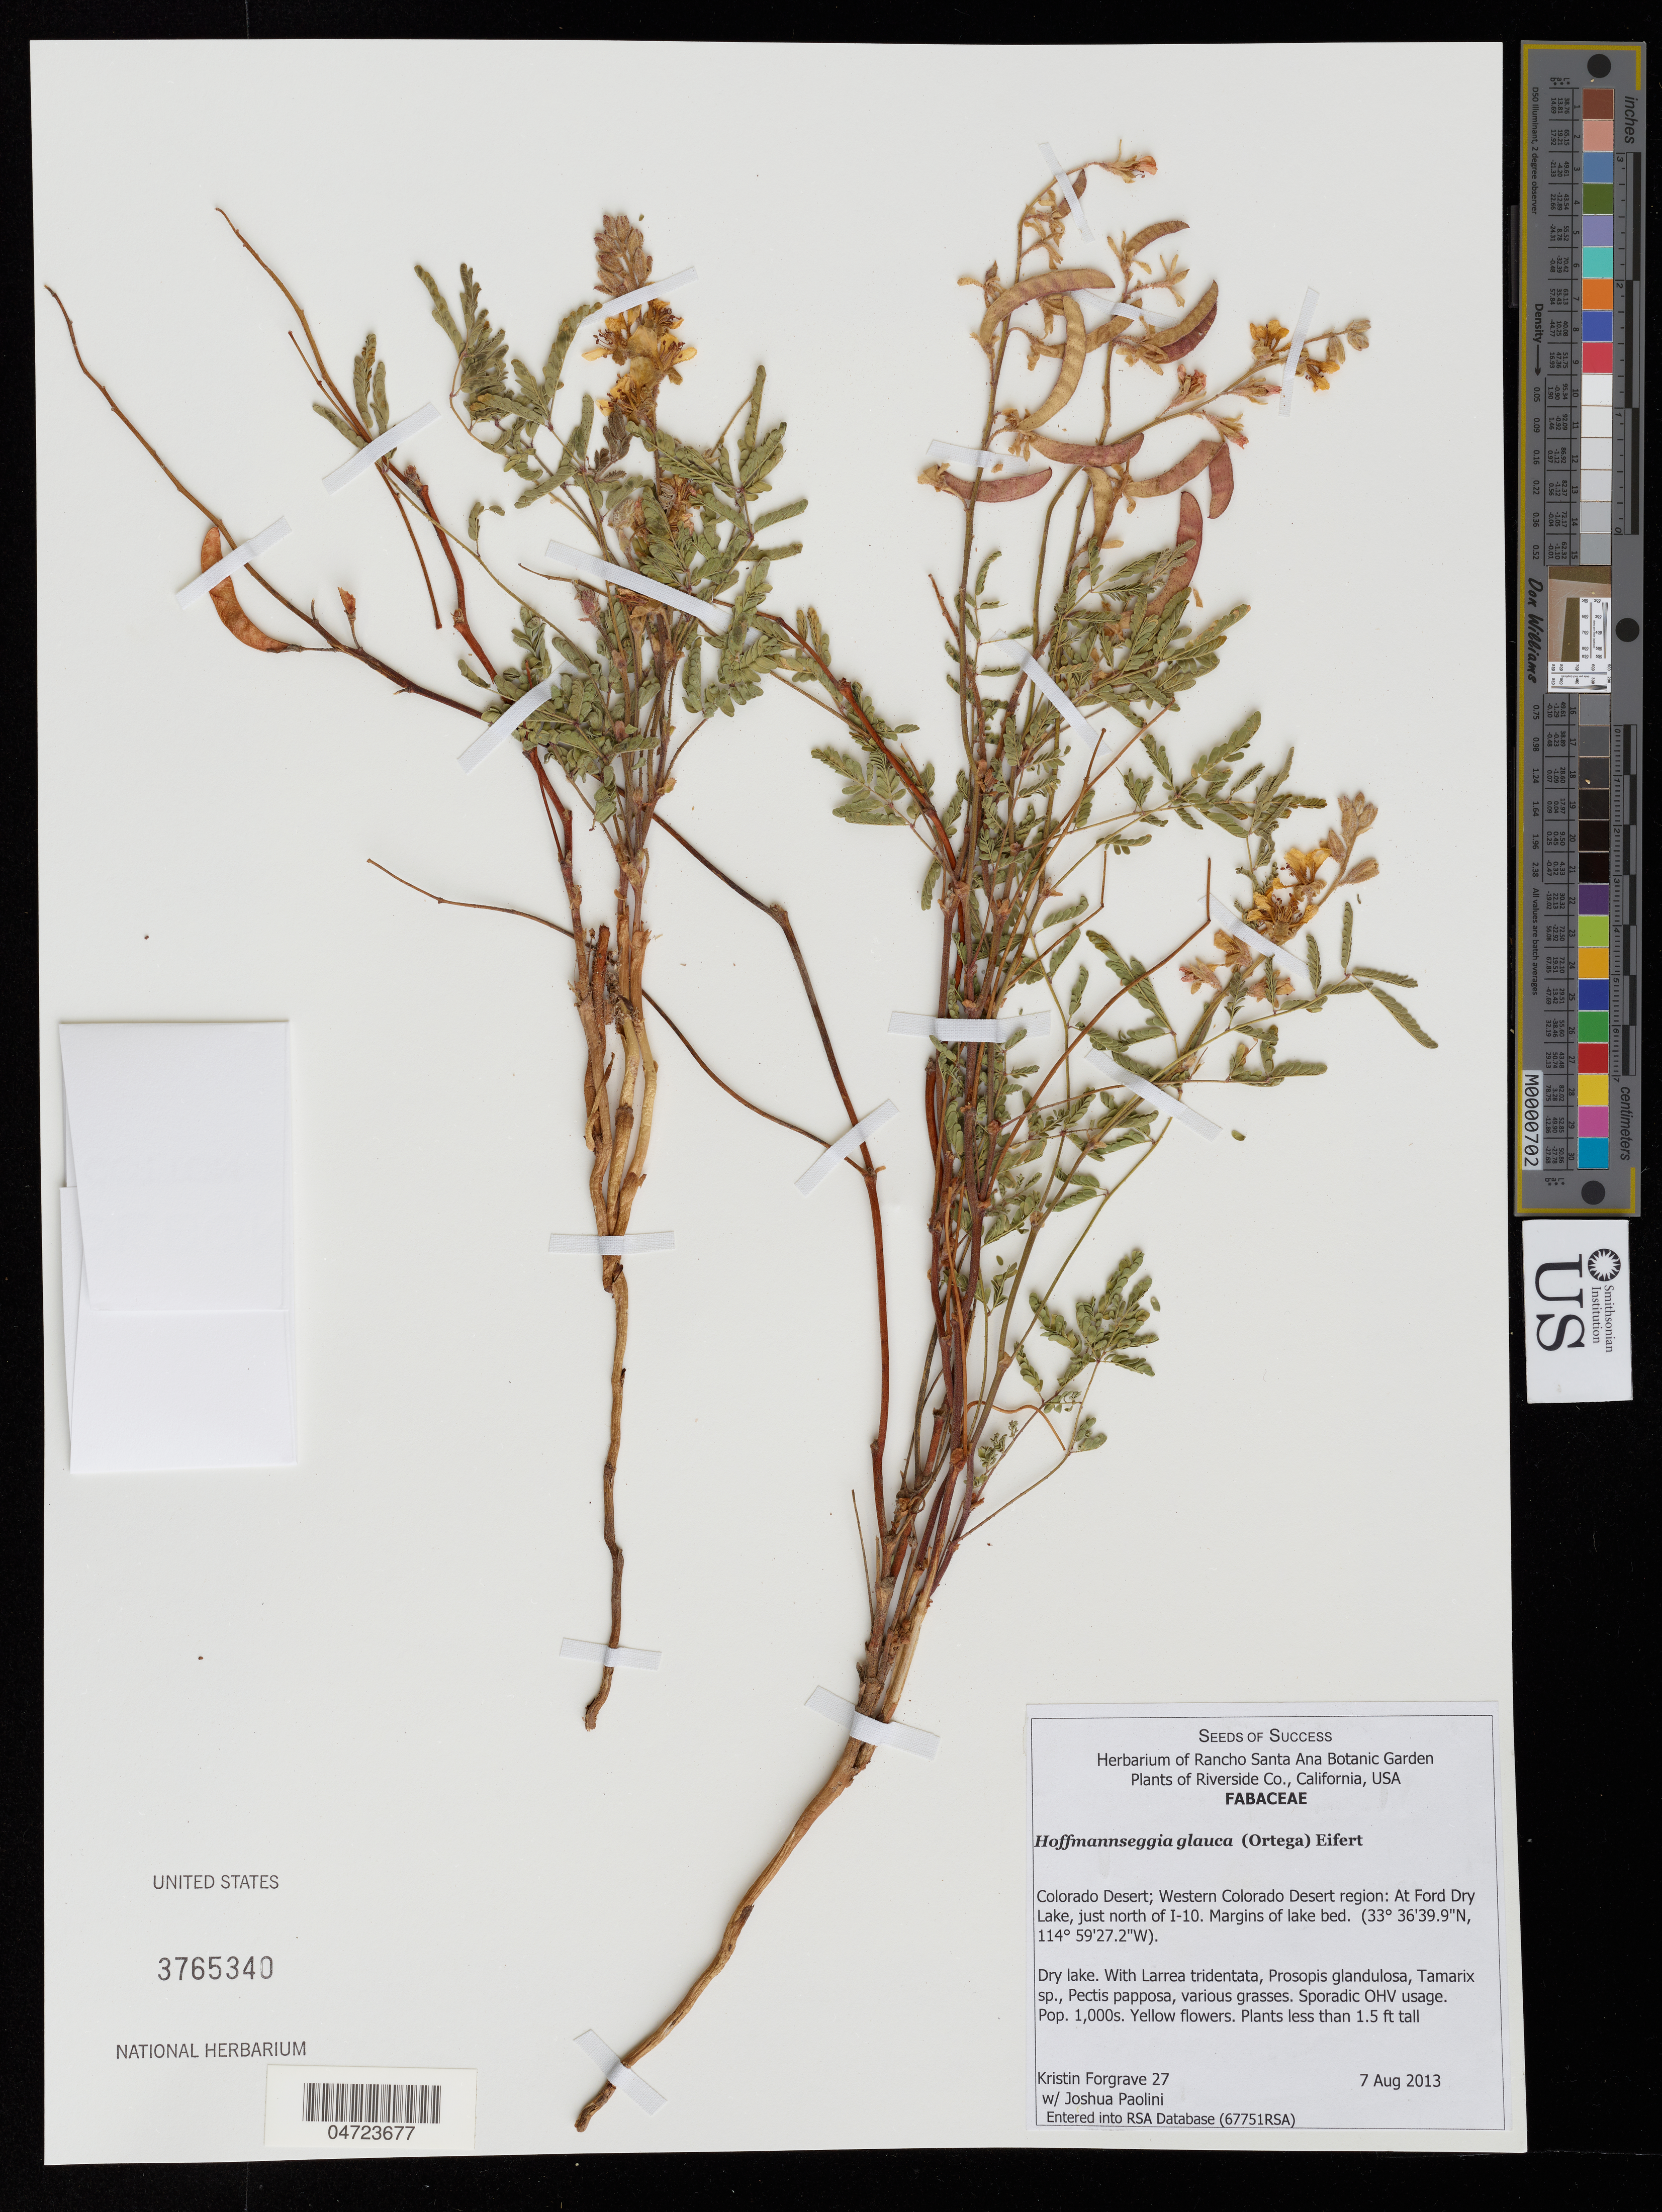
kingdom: Plantae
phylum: Tracheophyta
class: Magnoliopsida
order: Fabales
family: Fabaceae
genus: Hoffmannseggia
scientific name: Hoffmannseggia glauca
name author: (Ortega) Eifert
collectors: K. Forgrave & J. Paolini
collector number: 27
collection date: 2013-08-07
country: United States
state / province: California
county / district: Riverside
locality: Riverside Co. Colorado Desert; Western Colorado Desert region: At Ford Dry Lake, just north of I-10. Margins of lake bed.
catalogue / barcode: US 3765340